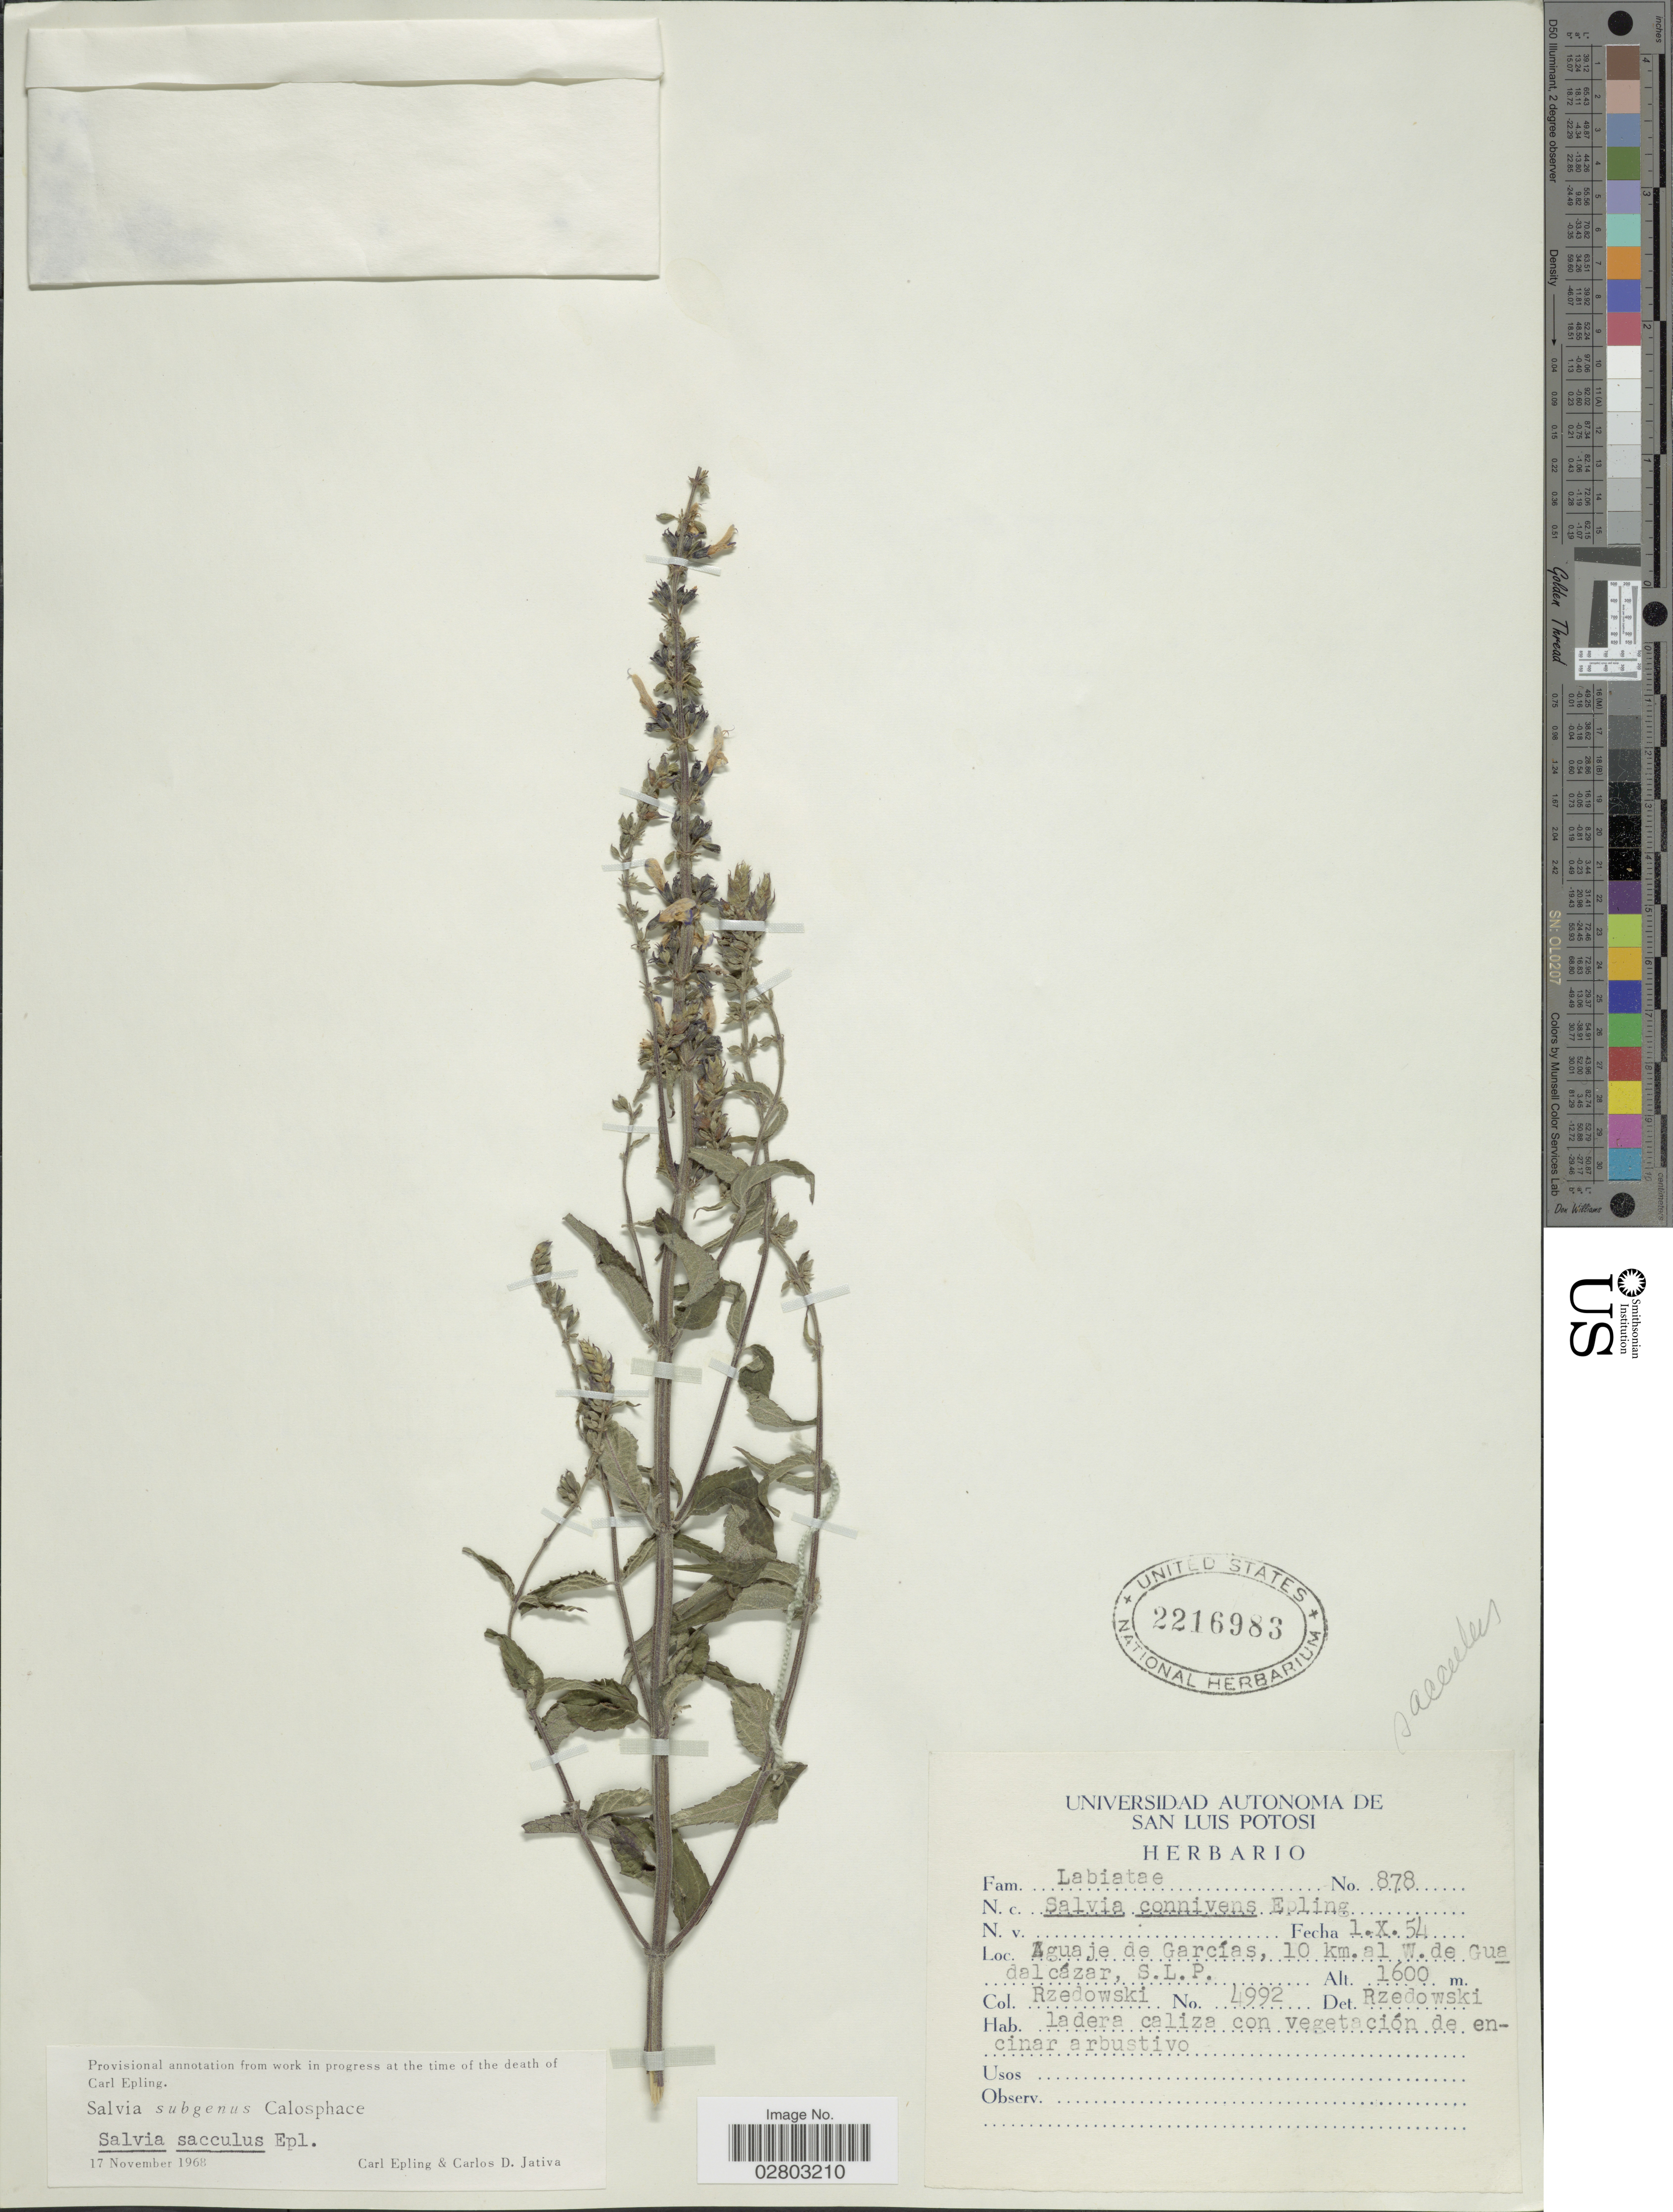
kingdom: Plantae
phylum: Tracheophyta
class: Magnoliopsida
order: Lamiales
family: Lamiaceae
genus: Salvia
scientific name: Salvia sacculus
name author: Epling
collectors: Rzedowski, --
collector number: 4992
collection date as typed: Transcribed d/m/y: 1/10/54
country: Mexico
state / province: San Luis Potosí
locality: Aguaje de Garcías, 10 km. al W. de Guadalcázar.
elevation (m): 1600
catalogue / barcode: US 2216983